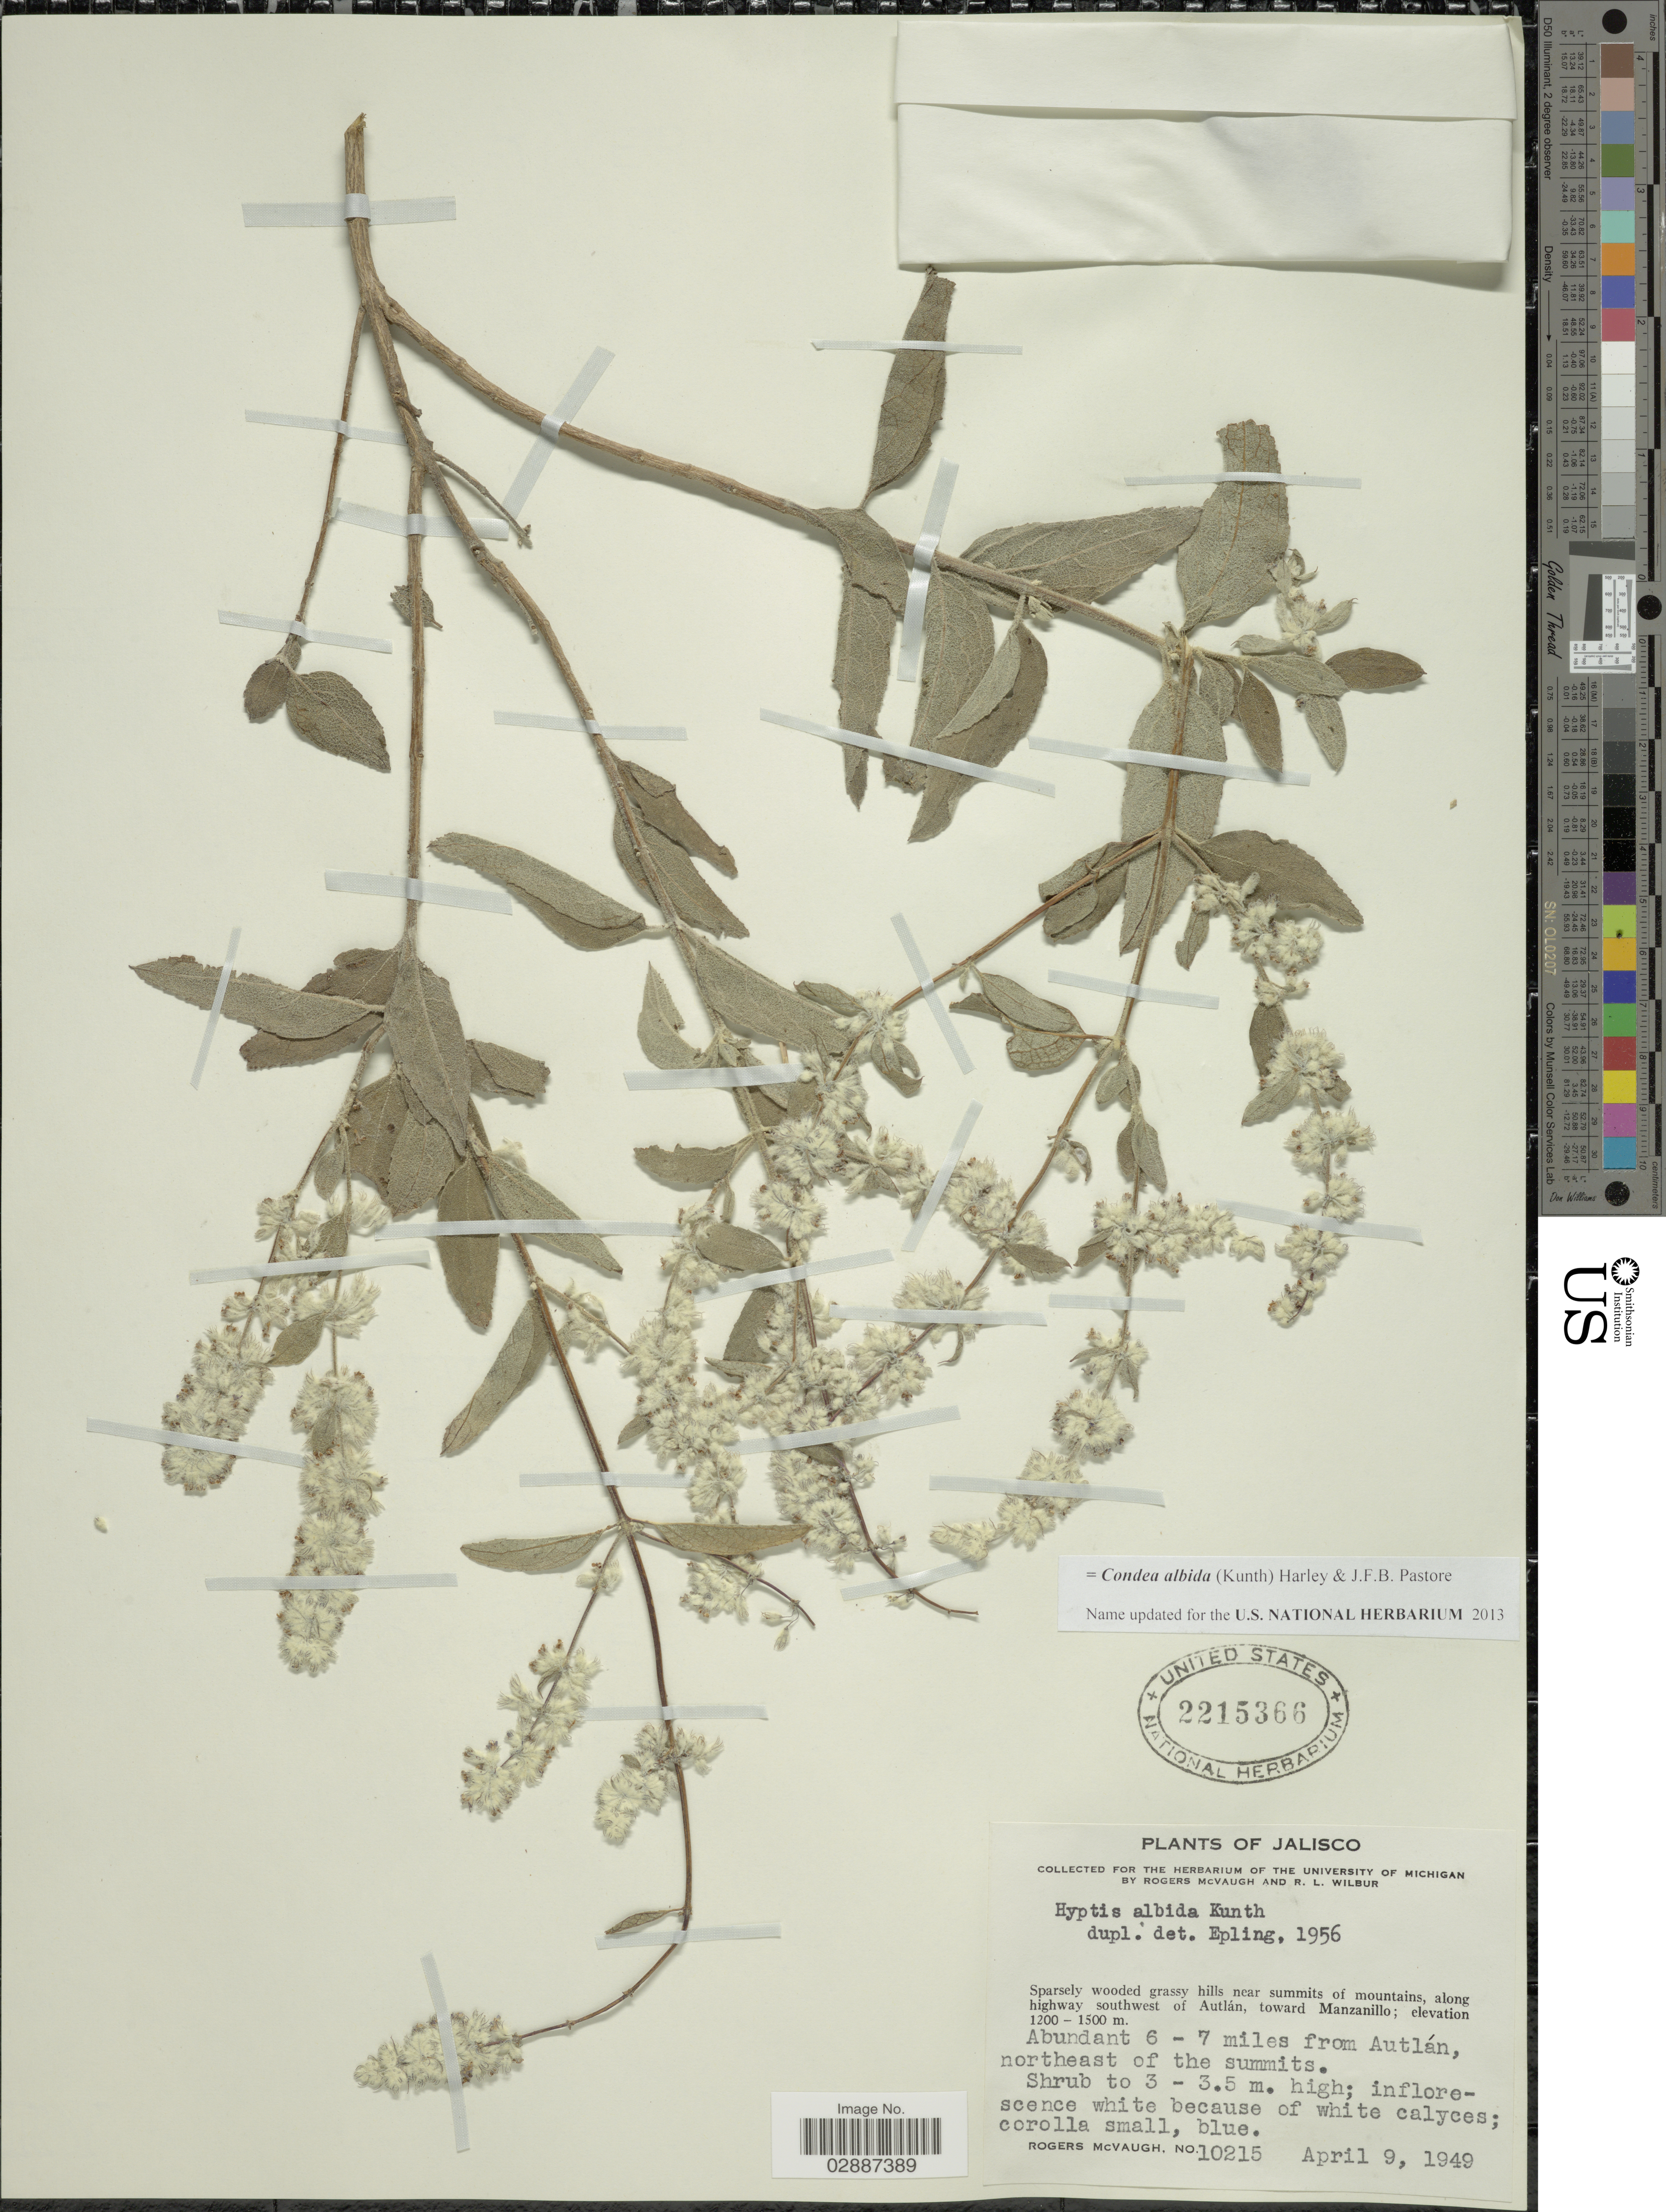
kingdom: Plantae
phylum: Tracheophyta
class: Magnoliopsida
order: Lamiales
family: Lamiaceae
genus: Condea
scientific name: Condea albida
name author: (Kunth) Harley & J.F.B. Pastore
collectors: R. McVaugh & R. L. Wilbur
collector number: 10215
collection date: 1949-04-09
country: Mexico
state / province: Jalisco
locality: Sparsely wooded grassy hills near summits of mountains, along highway southwest of Autlán, toward Manzanillo. Abundant 6-7 miles from Autlán, northeast of the summits.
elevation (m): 1200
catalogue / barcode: US 2215366